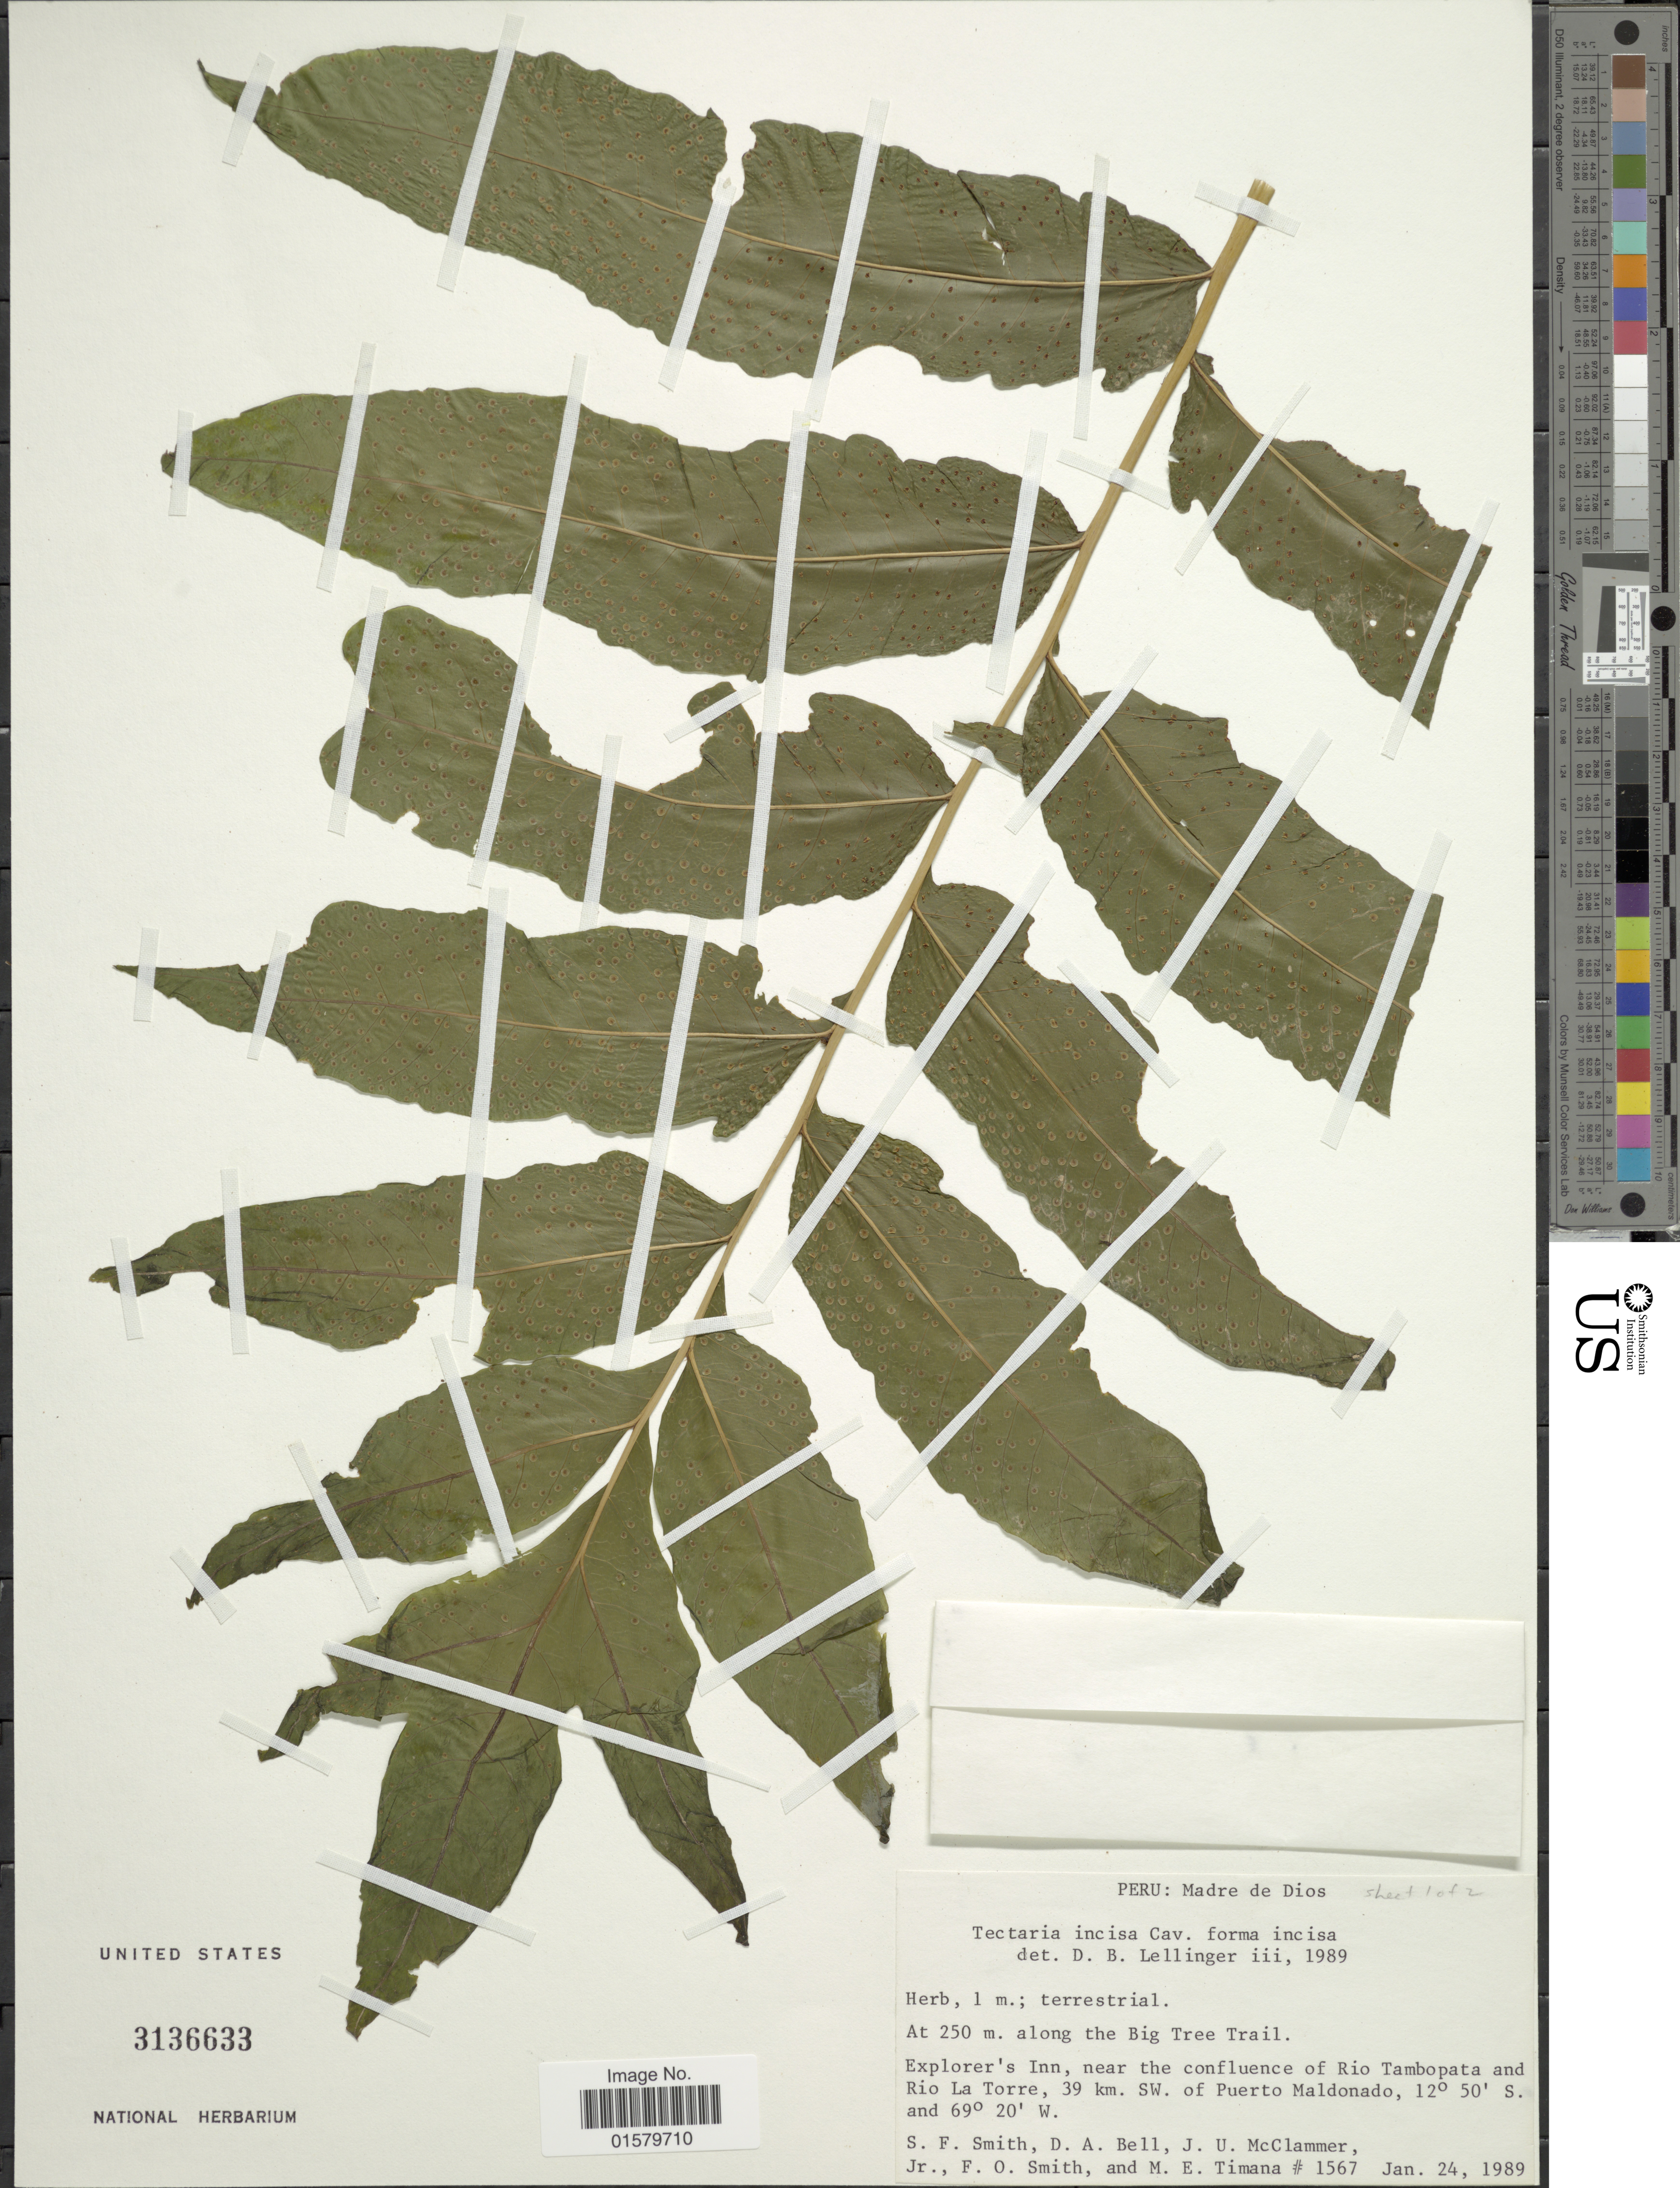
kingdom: Plantae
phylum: Tracheophyta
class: Polypodiopsida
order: Polypodiales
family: Tectariaceae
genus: Tectaria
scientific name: Tectaria incisa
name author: Cav.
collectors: S.F. Smith, D. A. Bell, J. McClammer Jr. & F. Smith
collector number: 1567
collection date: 1989-01-24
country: Peru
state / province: Madre de Dios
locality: Along the Big Tree Trail. Explorer's Inn, near the confluence of Rio Tambopata and Rio La Torre, 39 km. SW of Puerto Maldonado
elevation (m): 250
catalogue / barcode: US 3136633